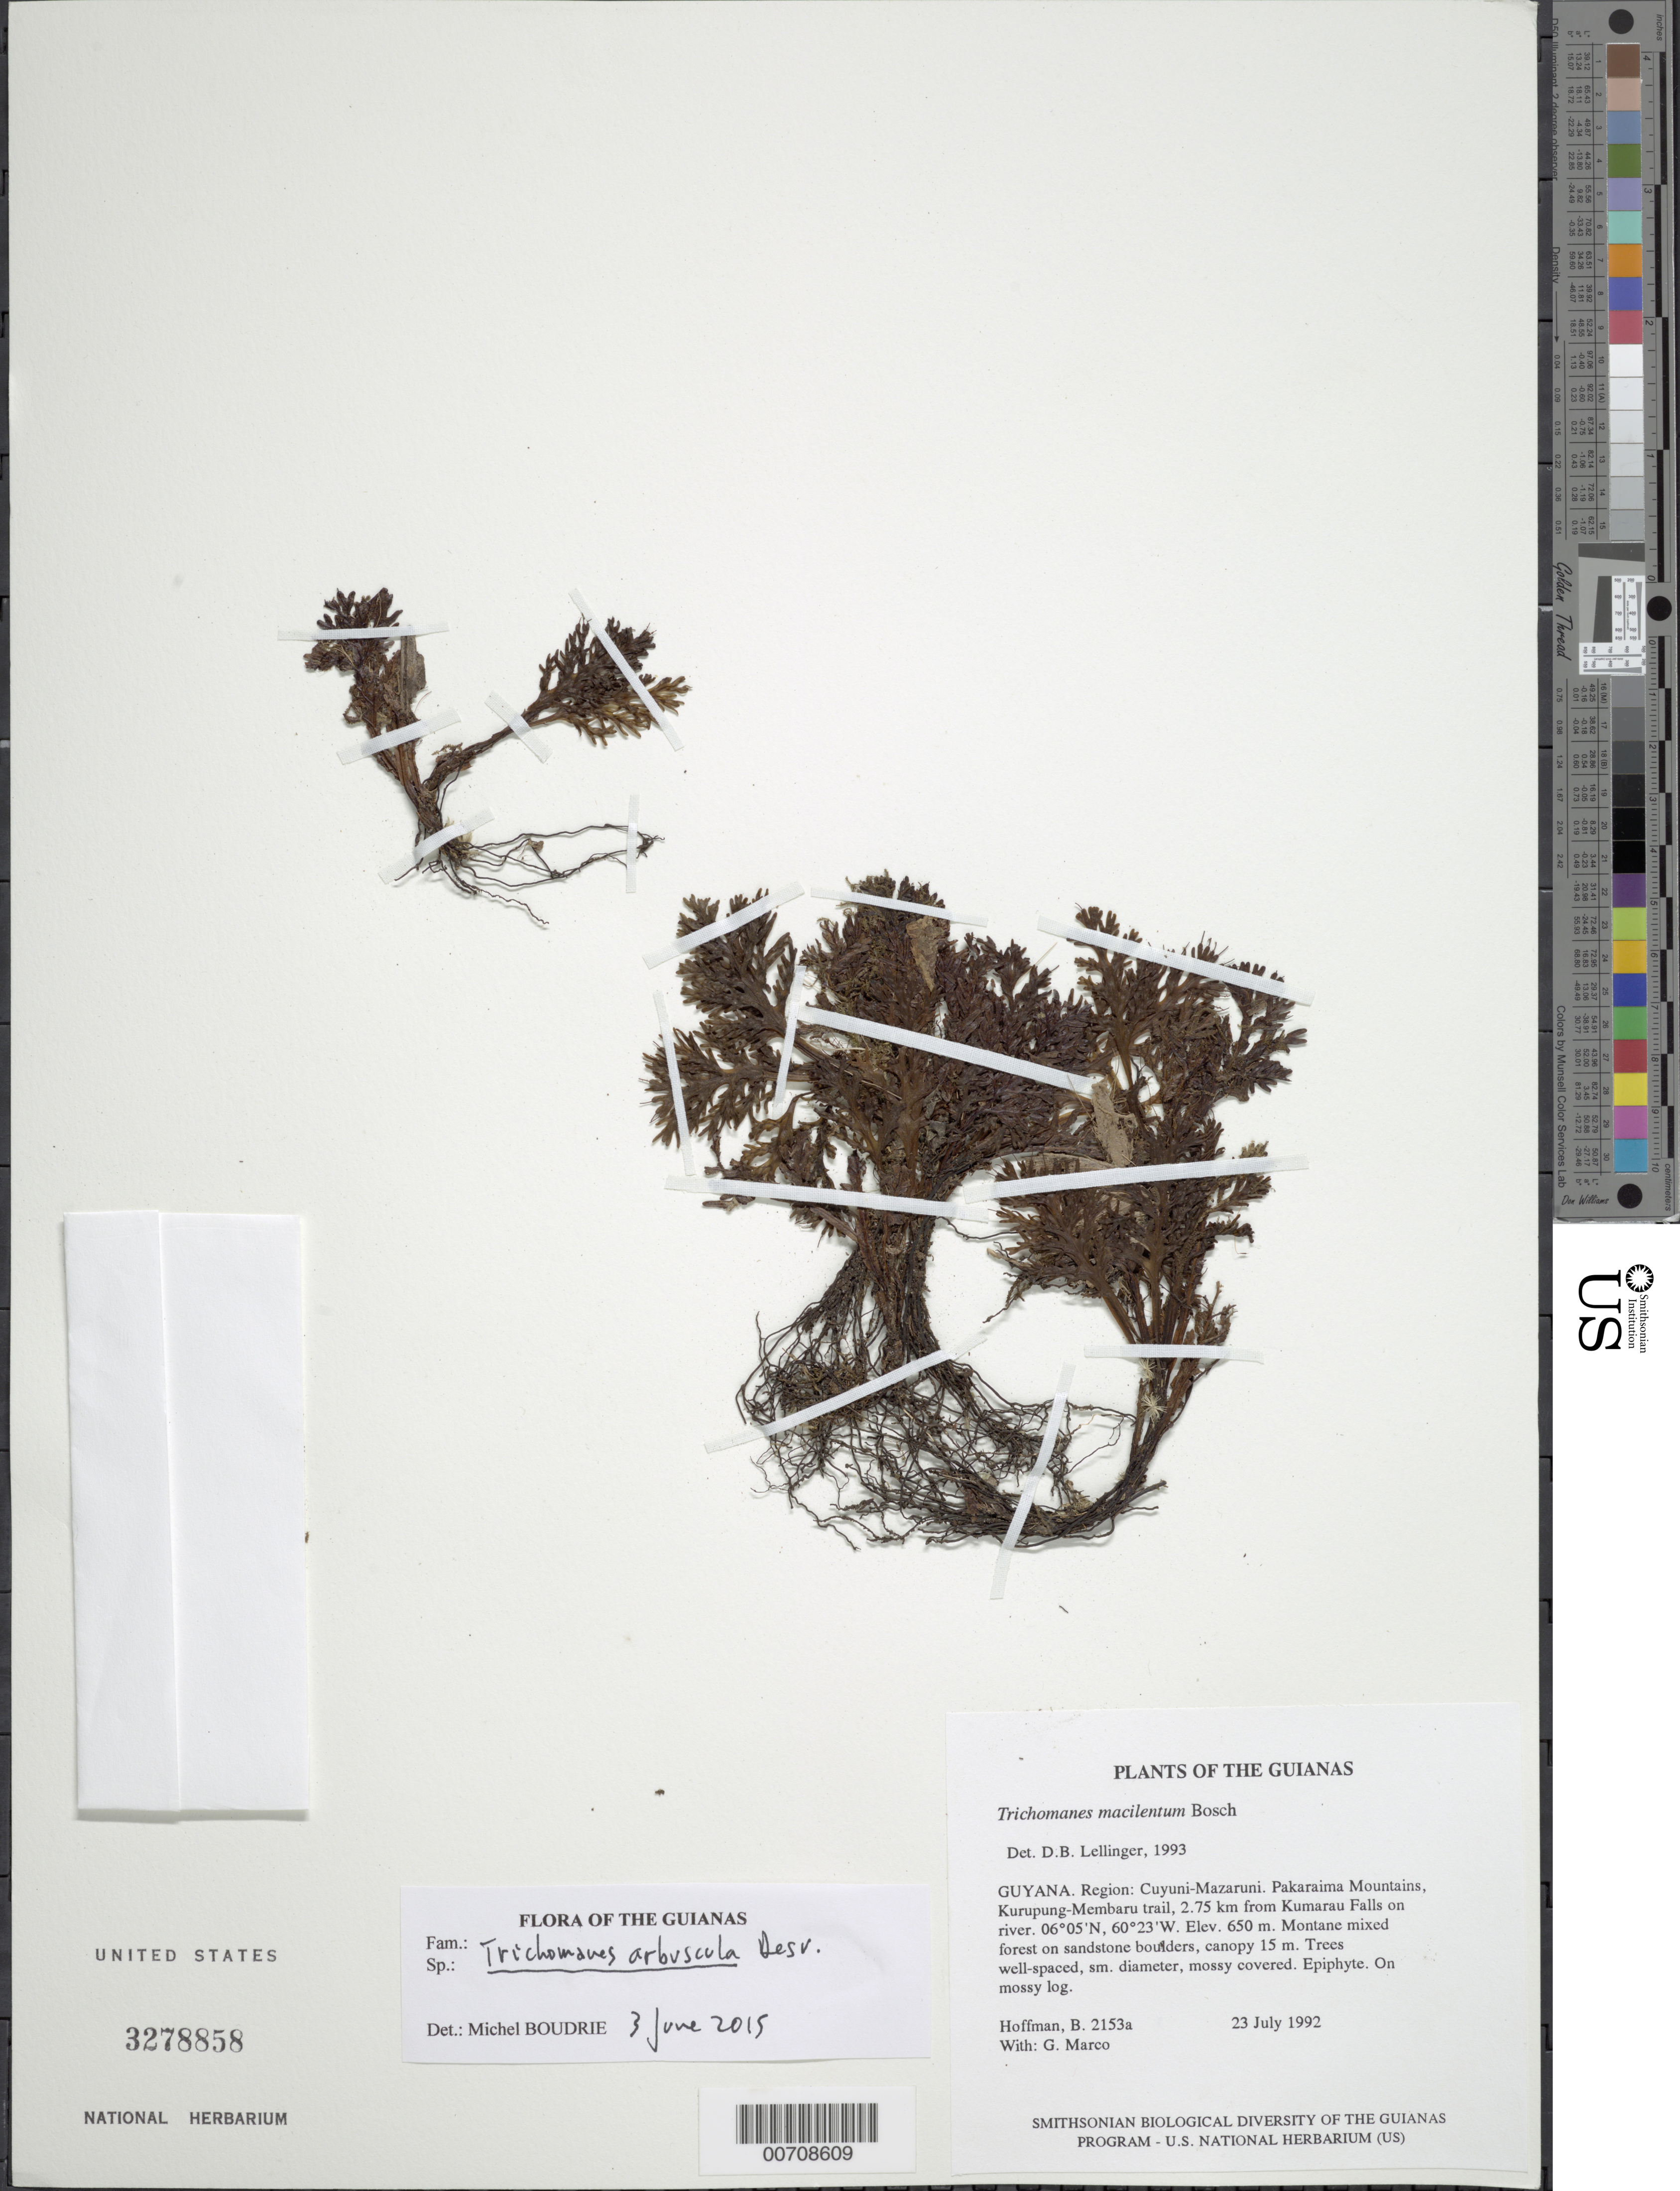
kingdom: Plantae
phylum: Tracheophyta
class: Polypodiopsida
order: Hymenophyllales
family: Hymenophyllaceae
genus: Trichomanes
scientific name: Trichomanes arbuscula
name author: Desv.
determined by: Boudrie, M.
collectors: B. Hoffman & G. Marco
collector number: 2153 a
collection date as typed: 23 July 1992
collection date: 1992-07-23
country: Guyana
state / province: Cuyuni-Mazaruni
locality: Pakaraima Mountains, Kurupung-Membaru trail, 2.75 km WSW from Kumarau Falls on Kurupung River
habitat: Montane mixed forest on sandstone boulders, canopy 15 m. Trees well-spaced, sm. diameter, mossy covered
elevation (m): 650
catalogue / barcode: US 3278858